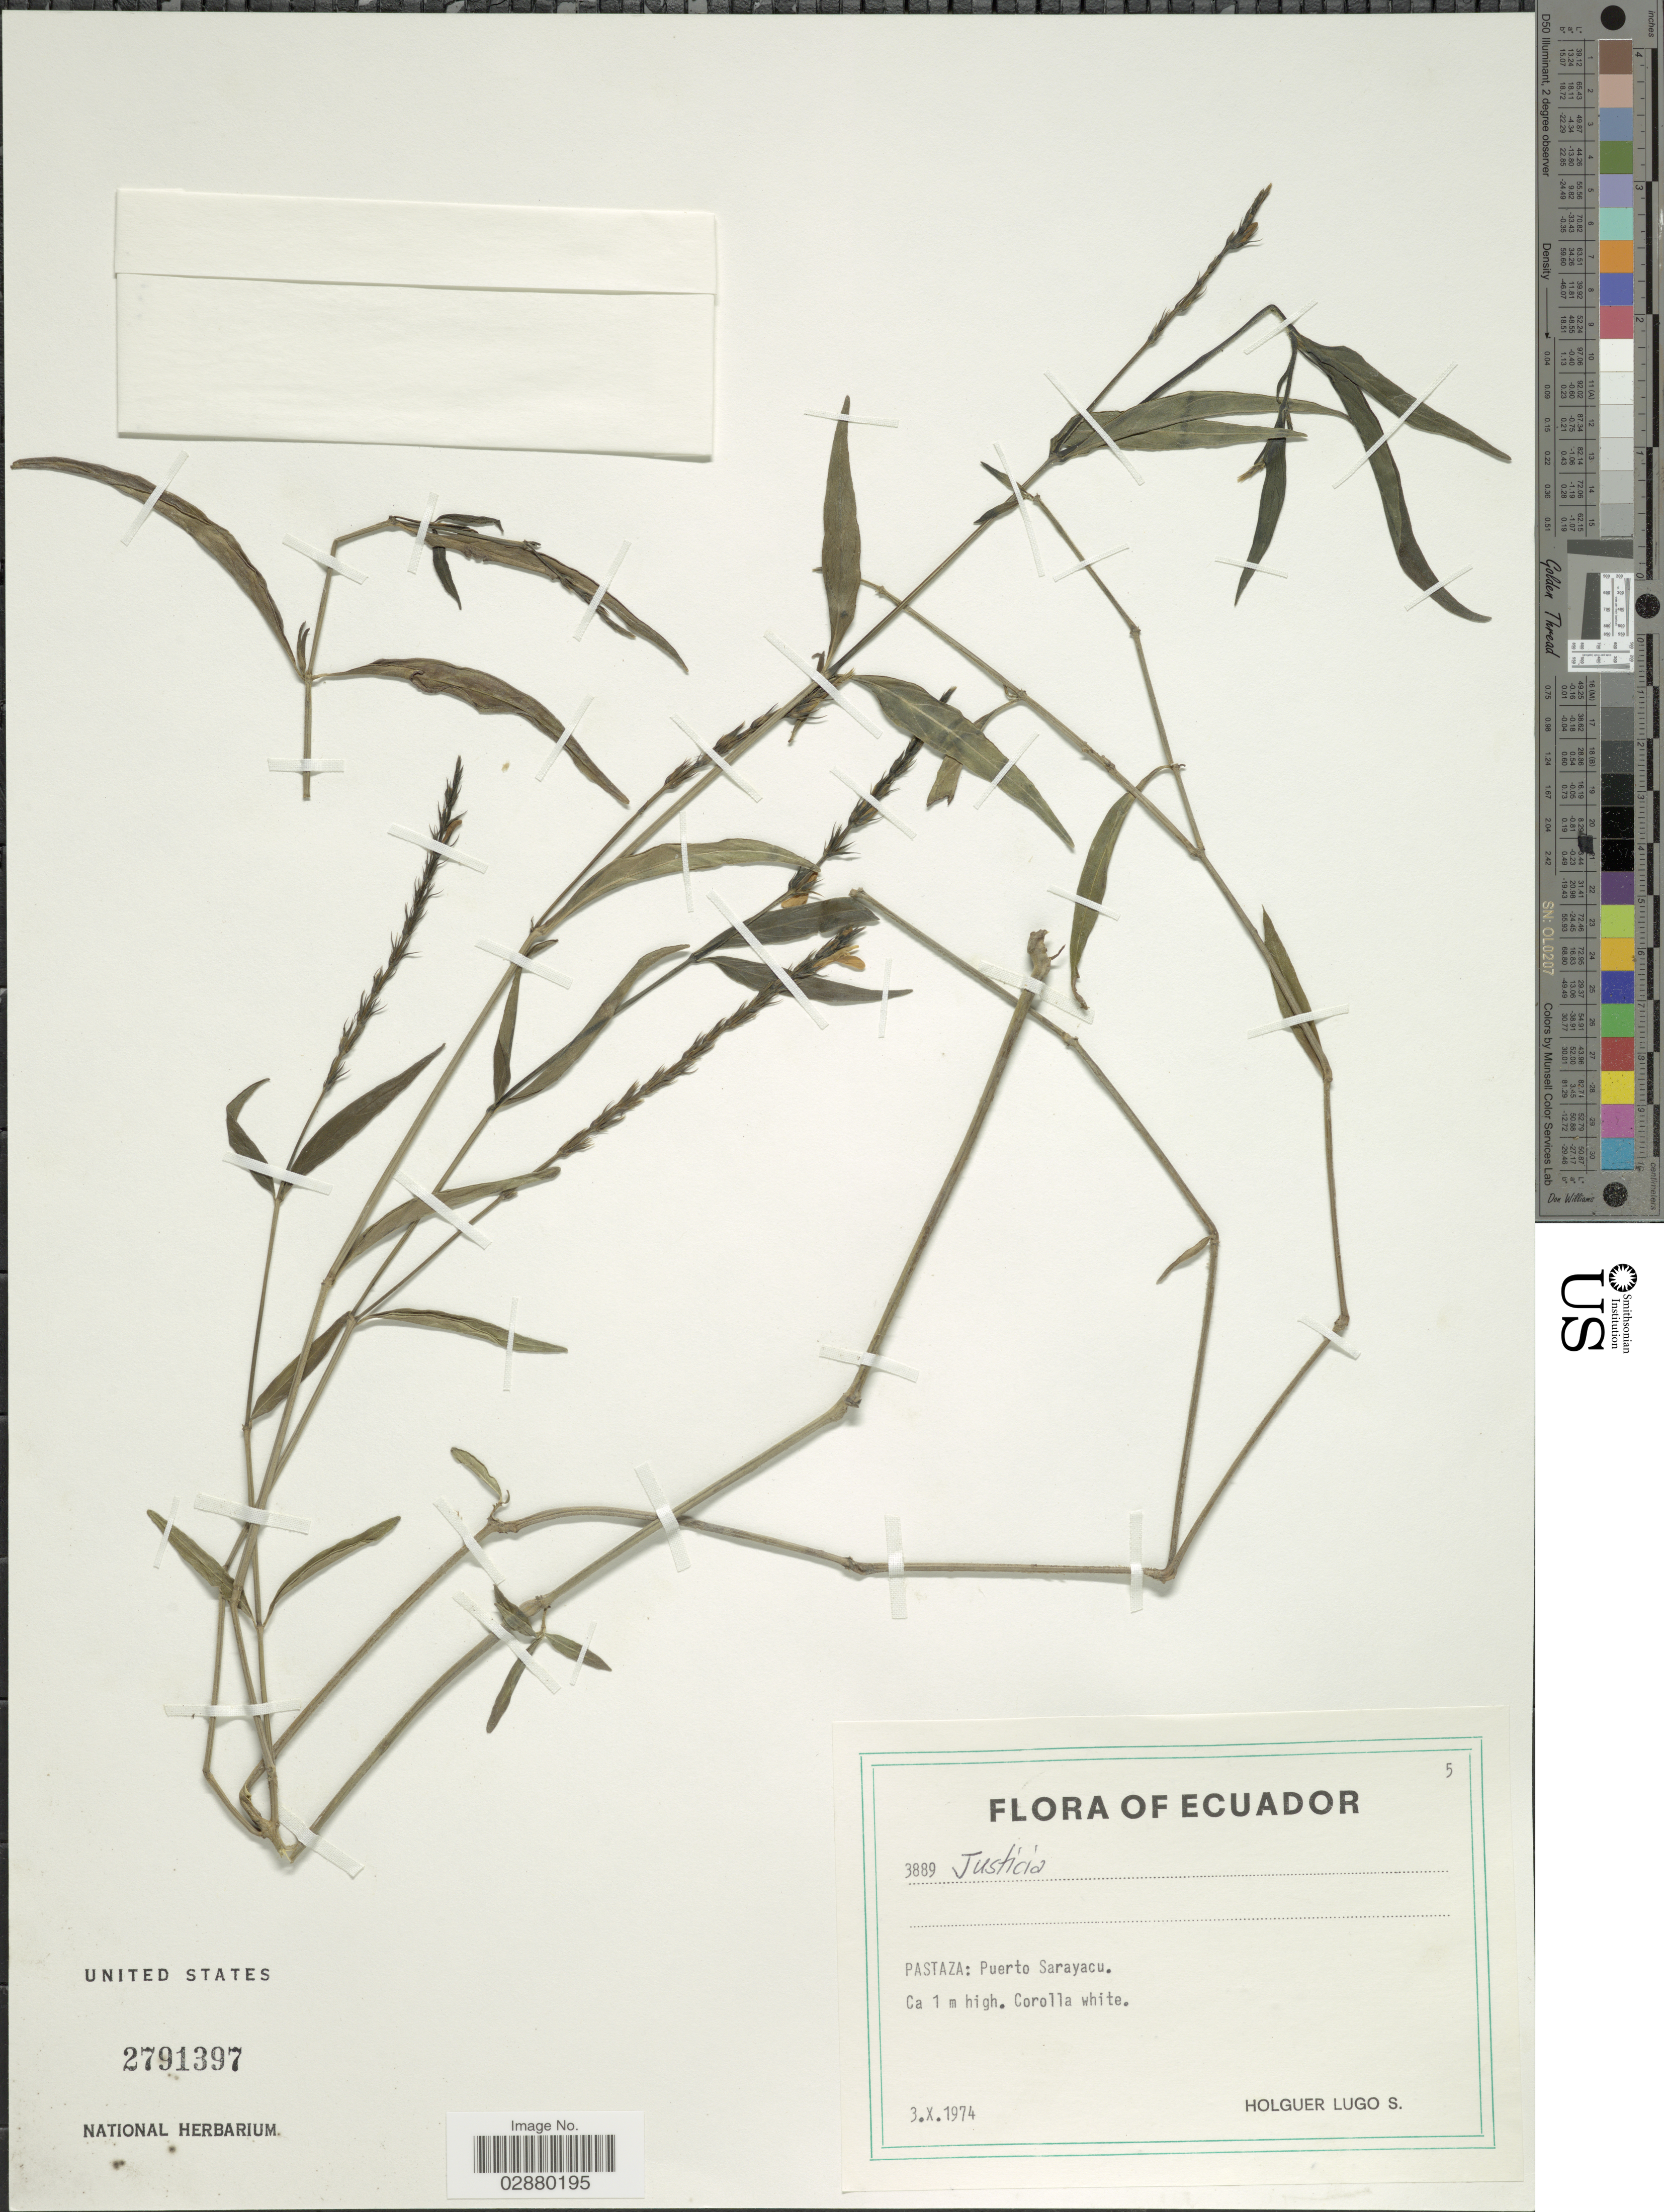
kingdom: Plantae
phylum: Tracheophyta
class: Magnoliopsida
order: Lamiales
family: Acanthaceae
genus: Justicia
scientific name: Justicia polygonoides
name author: Kunth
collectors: H. Lugo S.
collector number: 3889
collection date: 1974-10-03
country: Ecuador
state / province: Pastaza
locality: Puerto Sarayacu.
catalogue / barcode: US 2791397